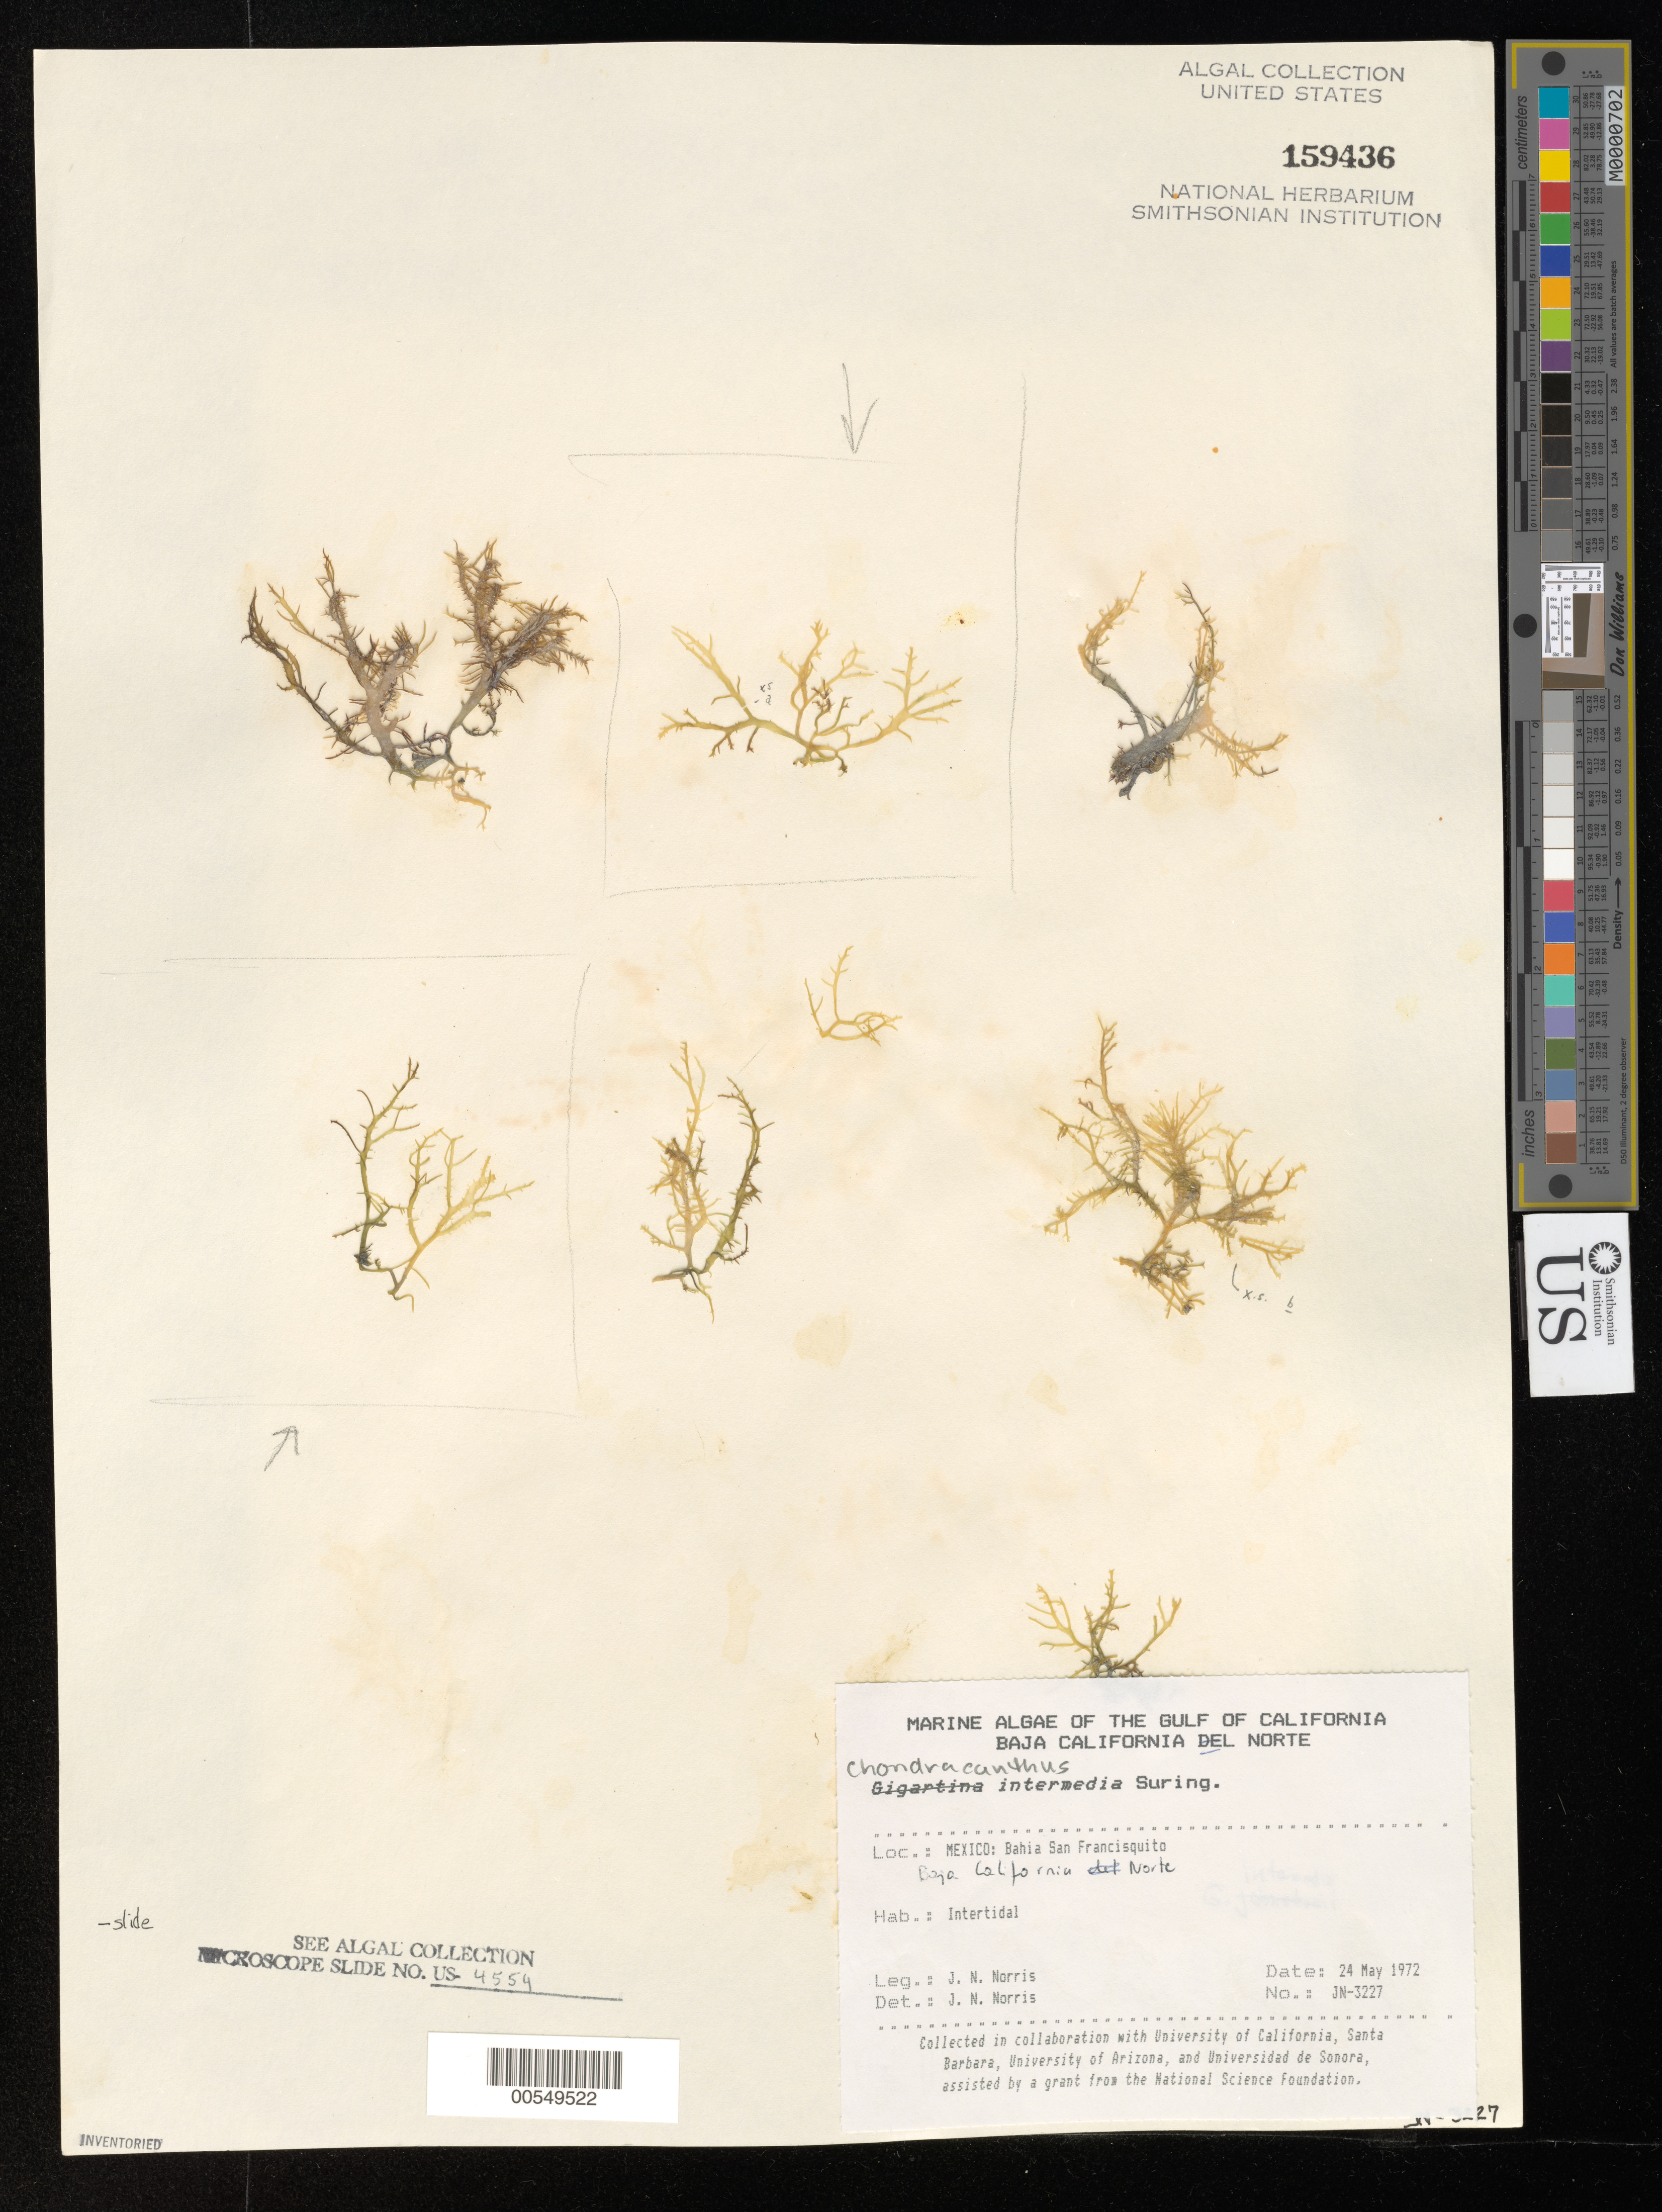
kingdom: Plantae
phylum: Rhodophyta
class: Florideophyceae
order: Gigartinales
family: Gigartinaceae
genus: Chondracanthus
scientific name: Chondracanthus intermedius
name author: (Suringar) Hommersand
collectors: J. N. Norris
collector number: JN-3227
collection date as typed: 24 May 1972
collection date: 1972-05-24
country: Mexico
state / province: Baja California Norte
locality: Bahia San Francisquito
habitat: Intertidal.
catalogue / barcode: US 159436